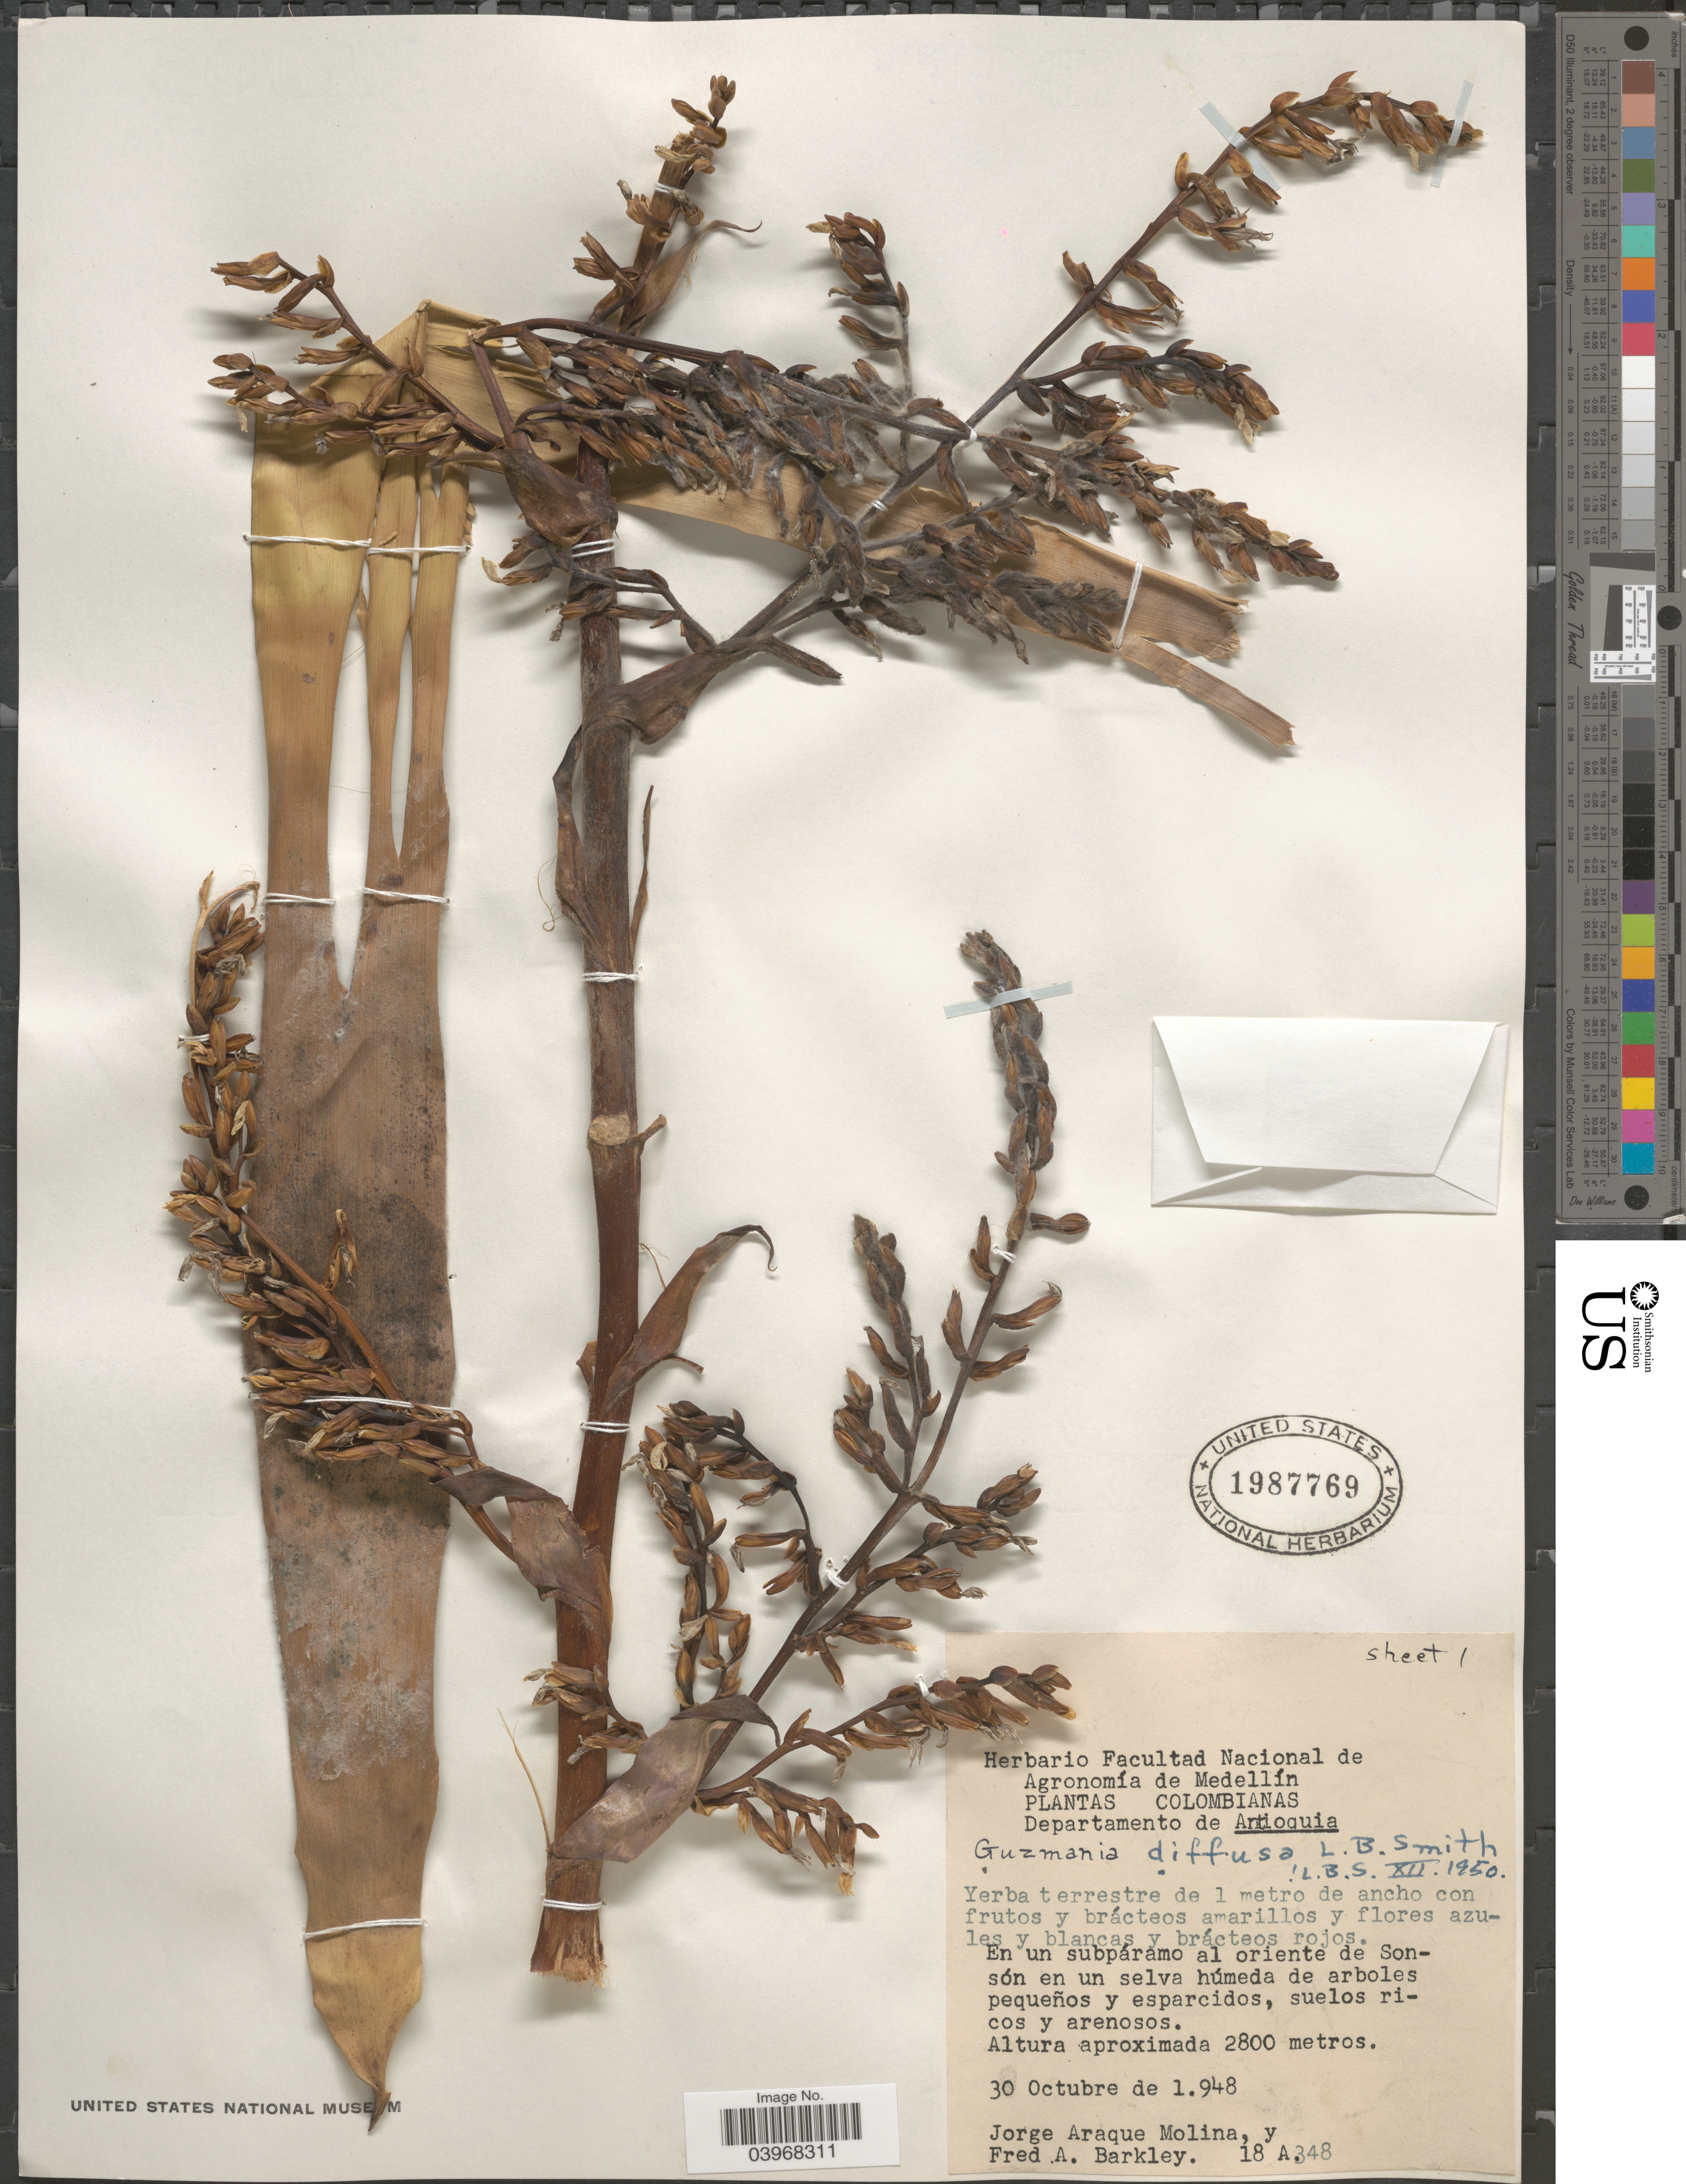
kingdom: Plantae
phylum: Tracheophyta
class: Liliopsida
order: Poales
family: Bromeliaceae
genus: Guzmania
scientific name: Guzmania diffusa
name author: L.B. Sm.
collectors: J. Araque Molina & F. A. Barkley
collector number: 18A348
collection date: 1948-10-30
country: Colombia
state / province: Antioquia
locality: Departamento de Antioquia. En un subpáramo al oriente de Sonsón en un selva húmeda de arboles pequeños y esparcidos, suelos ricos y arenosos.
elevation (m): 2800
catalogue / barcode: US 1987769